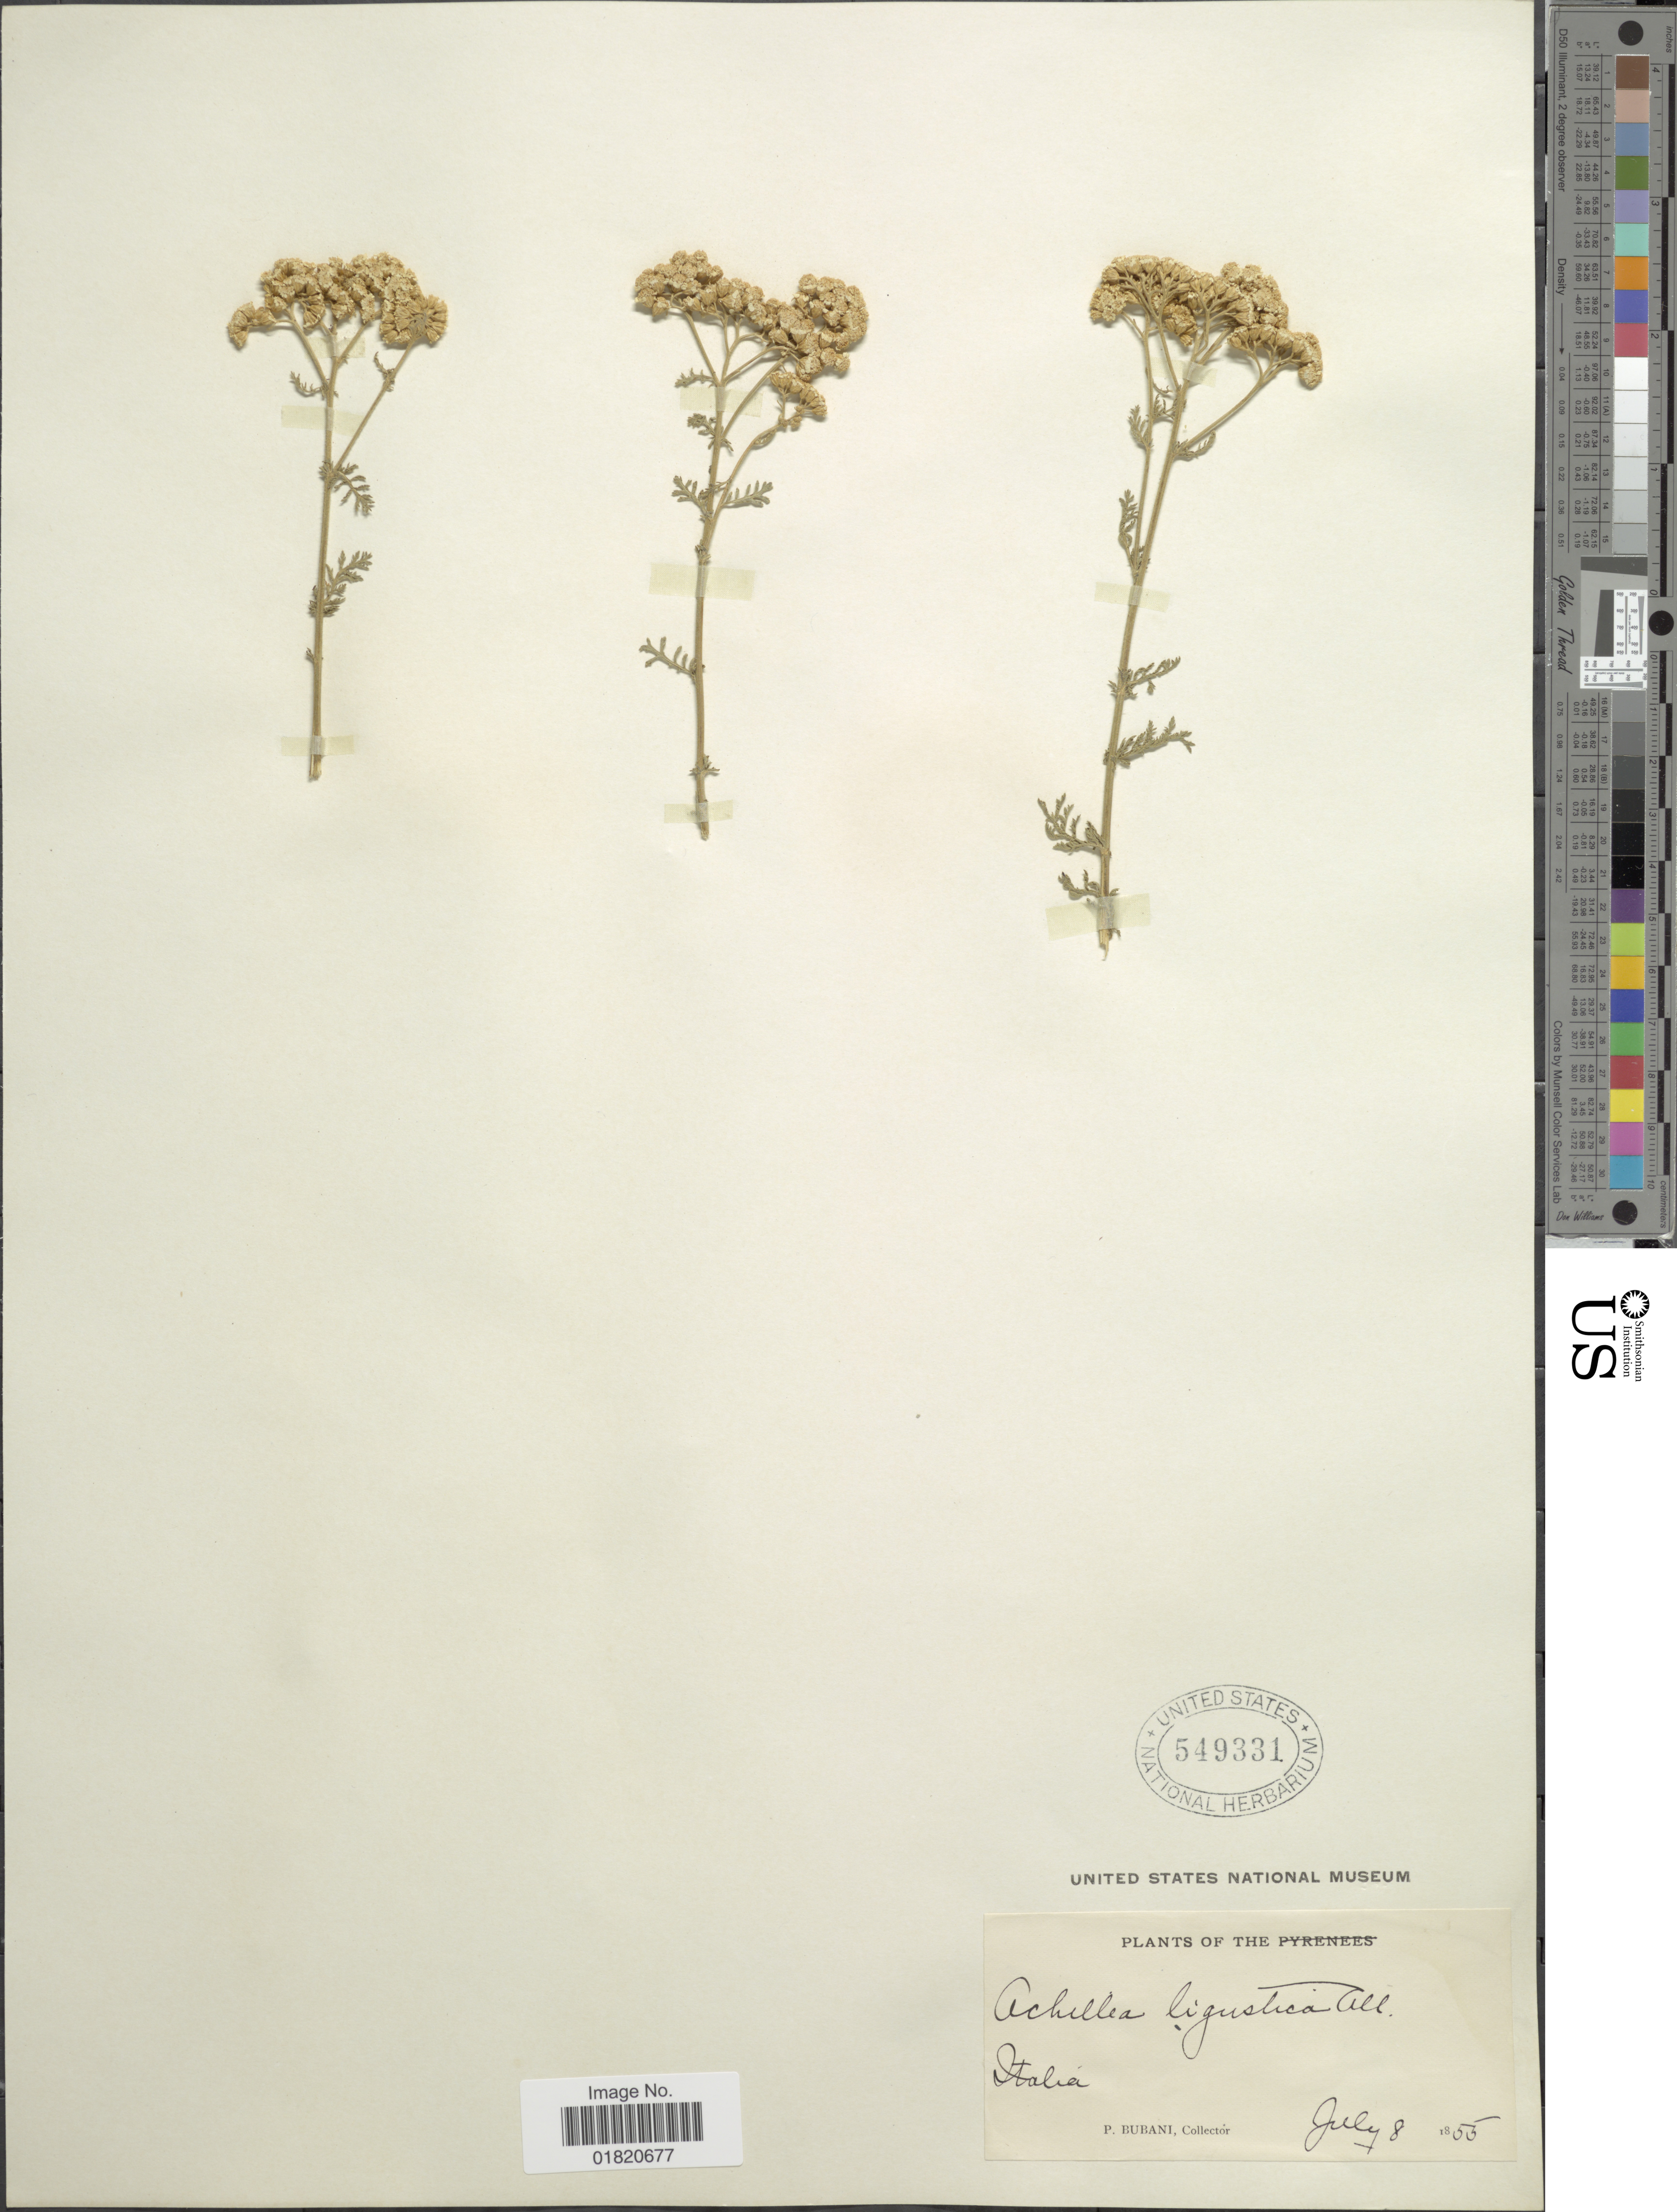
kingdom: Plantae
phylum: Tracheophyta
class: Magnoliopsida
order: Asterales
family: Asteraceae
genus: Achillea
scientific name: Achillea ligustica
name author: All.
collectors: P. Bubani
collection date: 1855-07-08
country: Italy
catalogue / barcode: US 549331